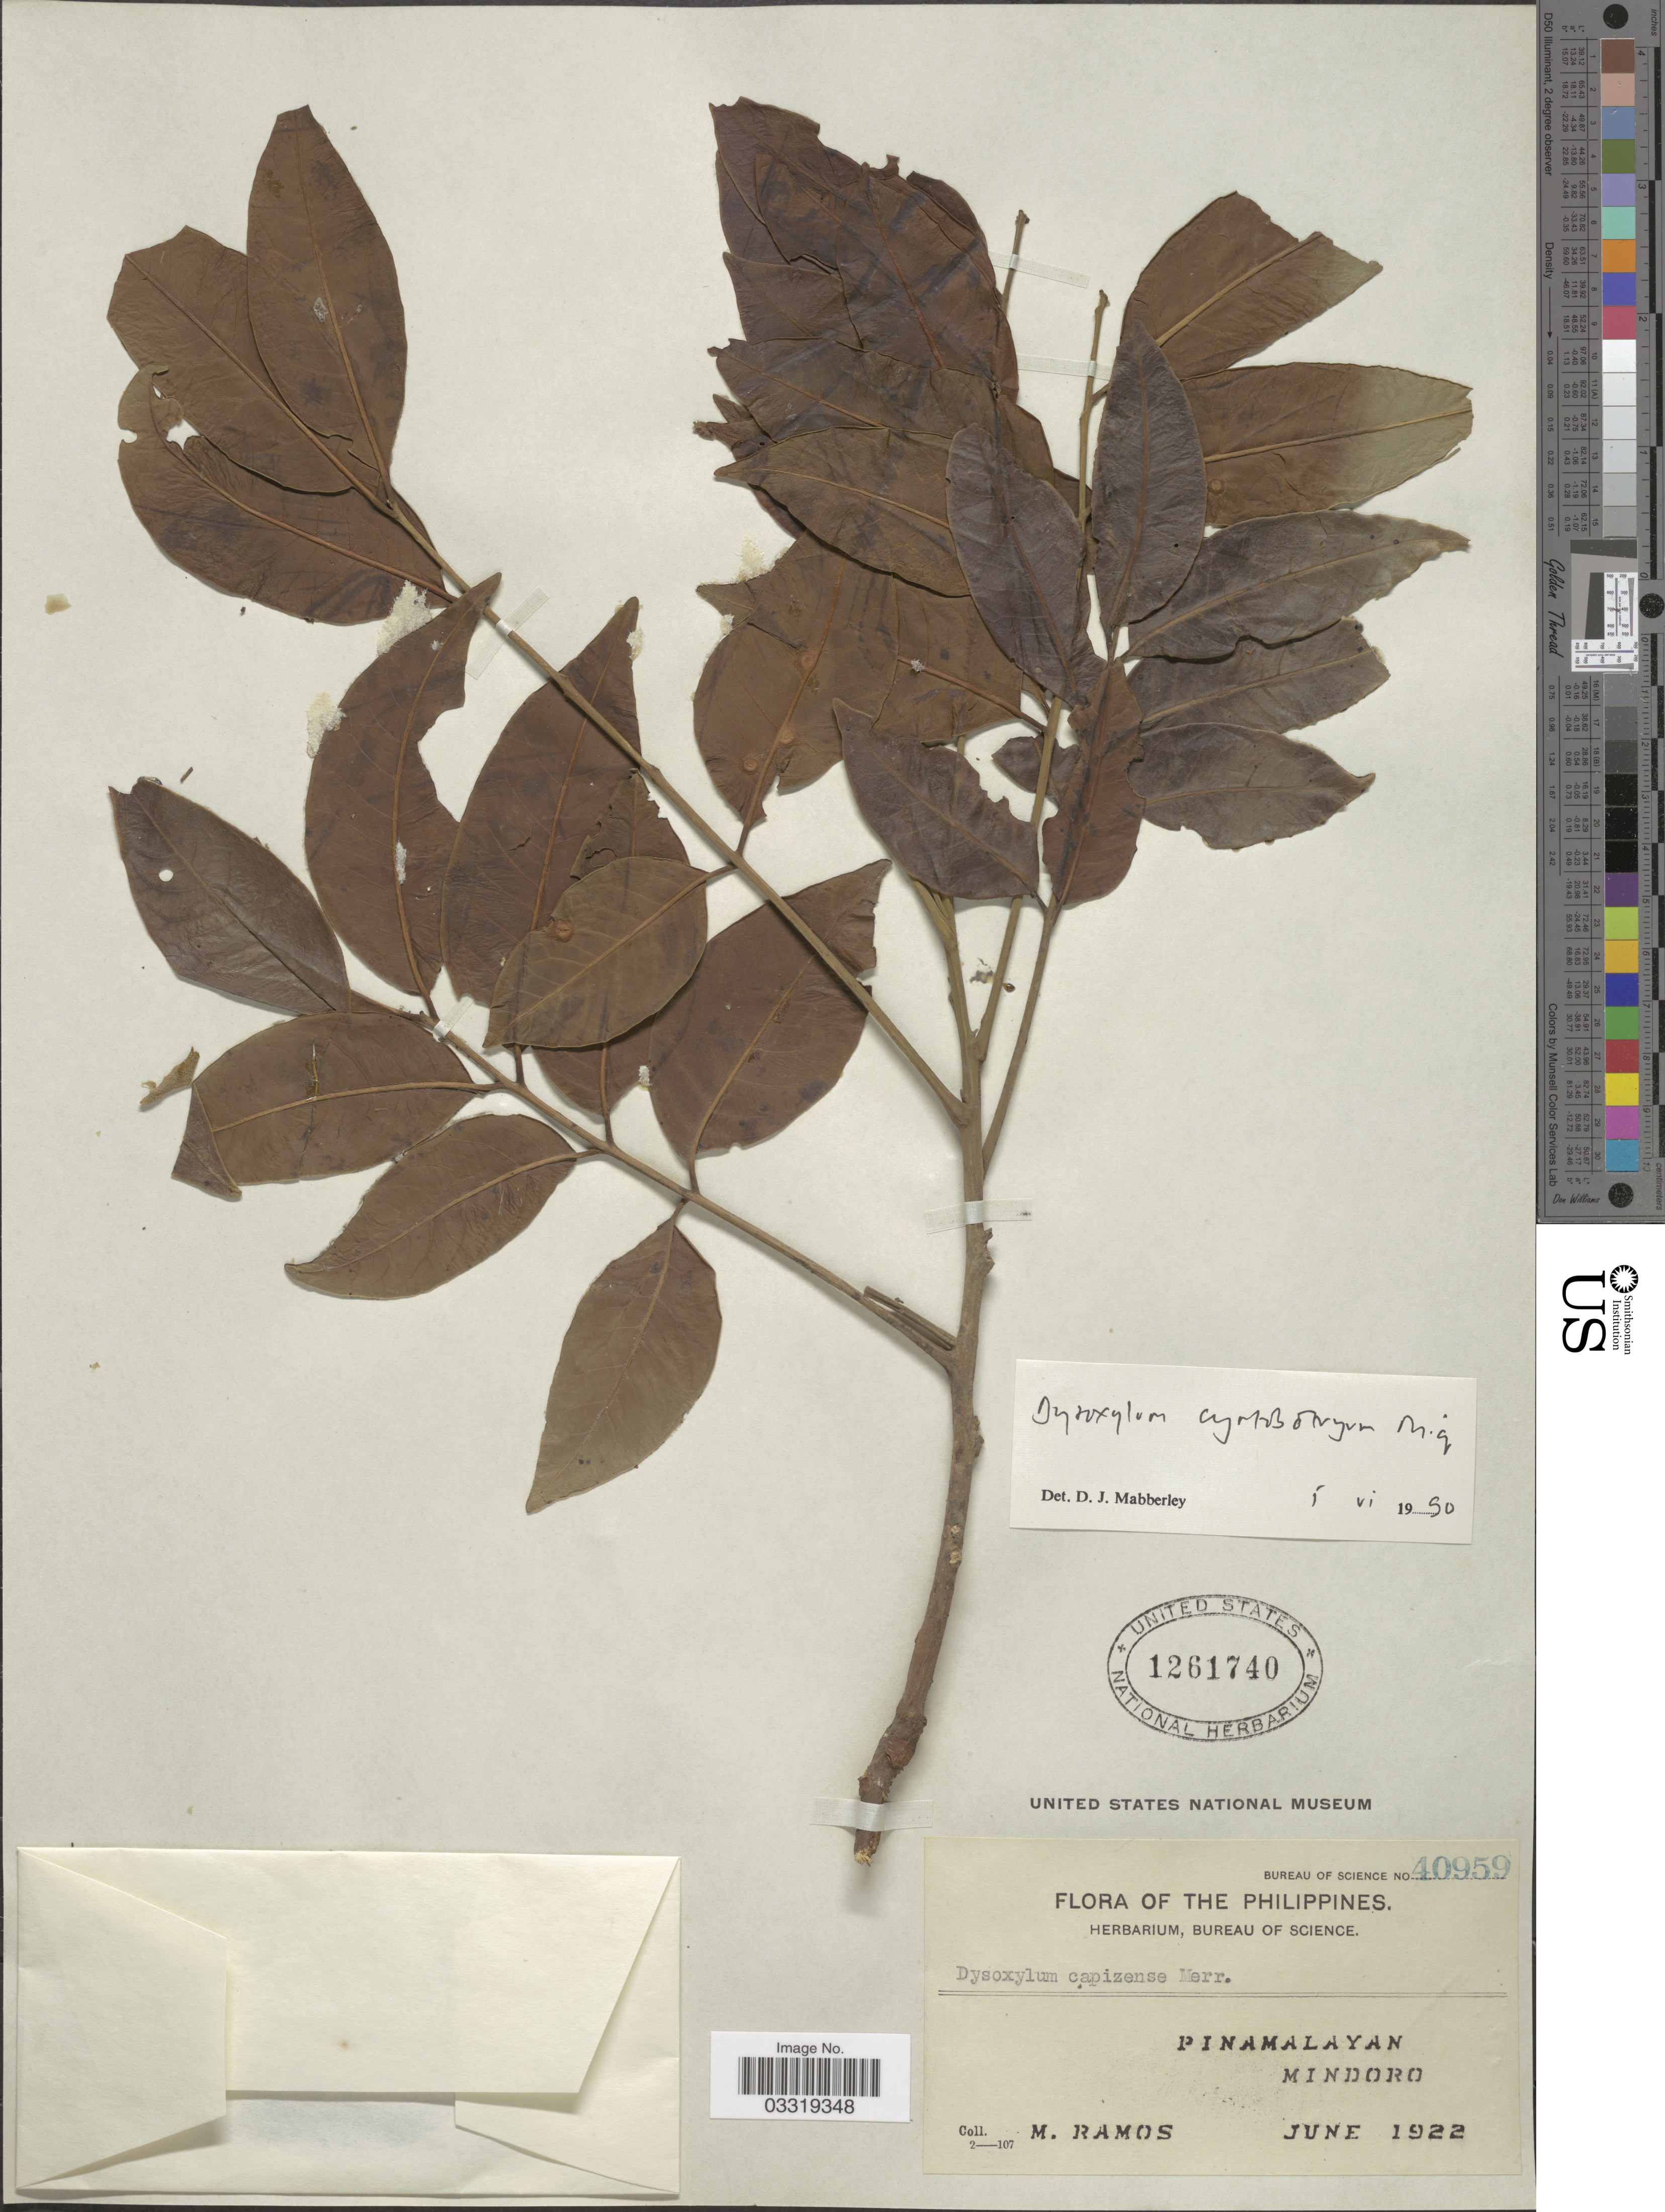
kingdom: Plantae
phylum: Tracheophyta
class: Magnoliopsida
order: Sapindales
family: Meliaceae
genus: Dysoxylum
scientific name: Dysoxylum cyrtobotryum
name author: Miq.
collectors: M. Ramos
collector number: Bureau of Science 40959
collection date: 1922-06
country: Philippines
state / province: Mimaropa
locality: Pinamalayan, Mindoro.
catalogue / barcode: US 1261740